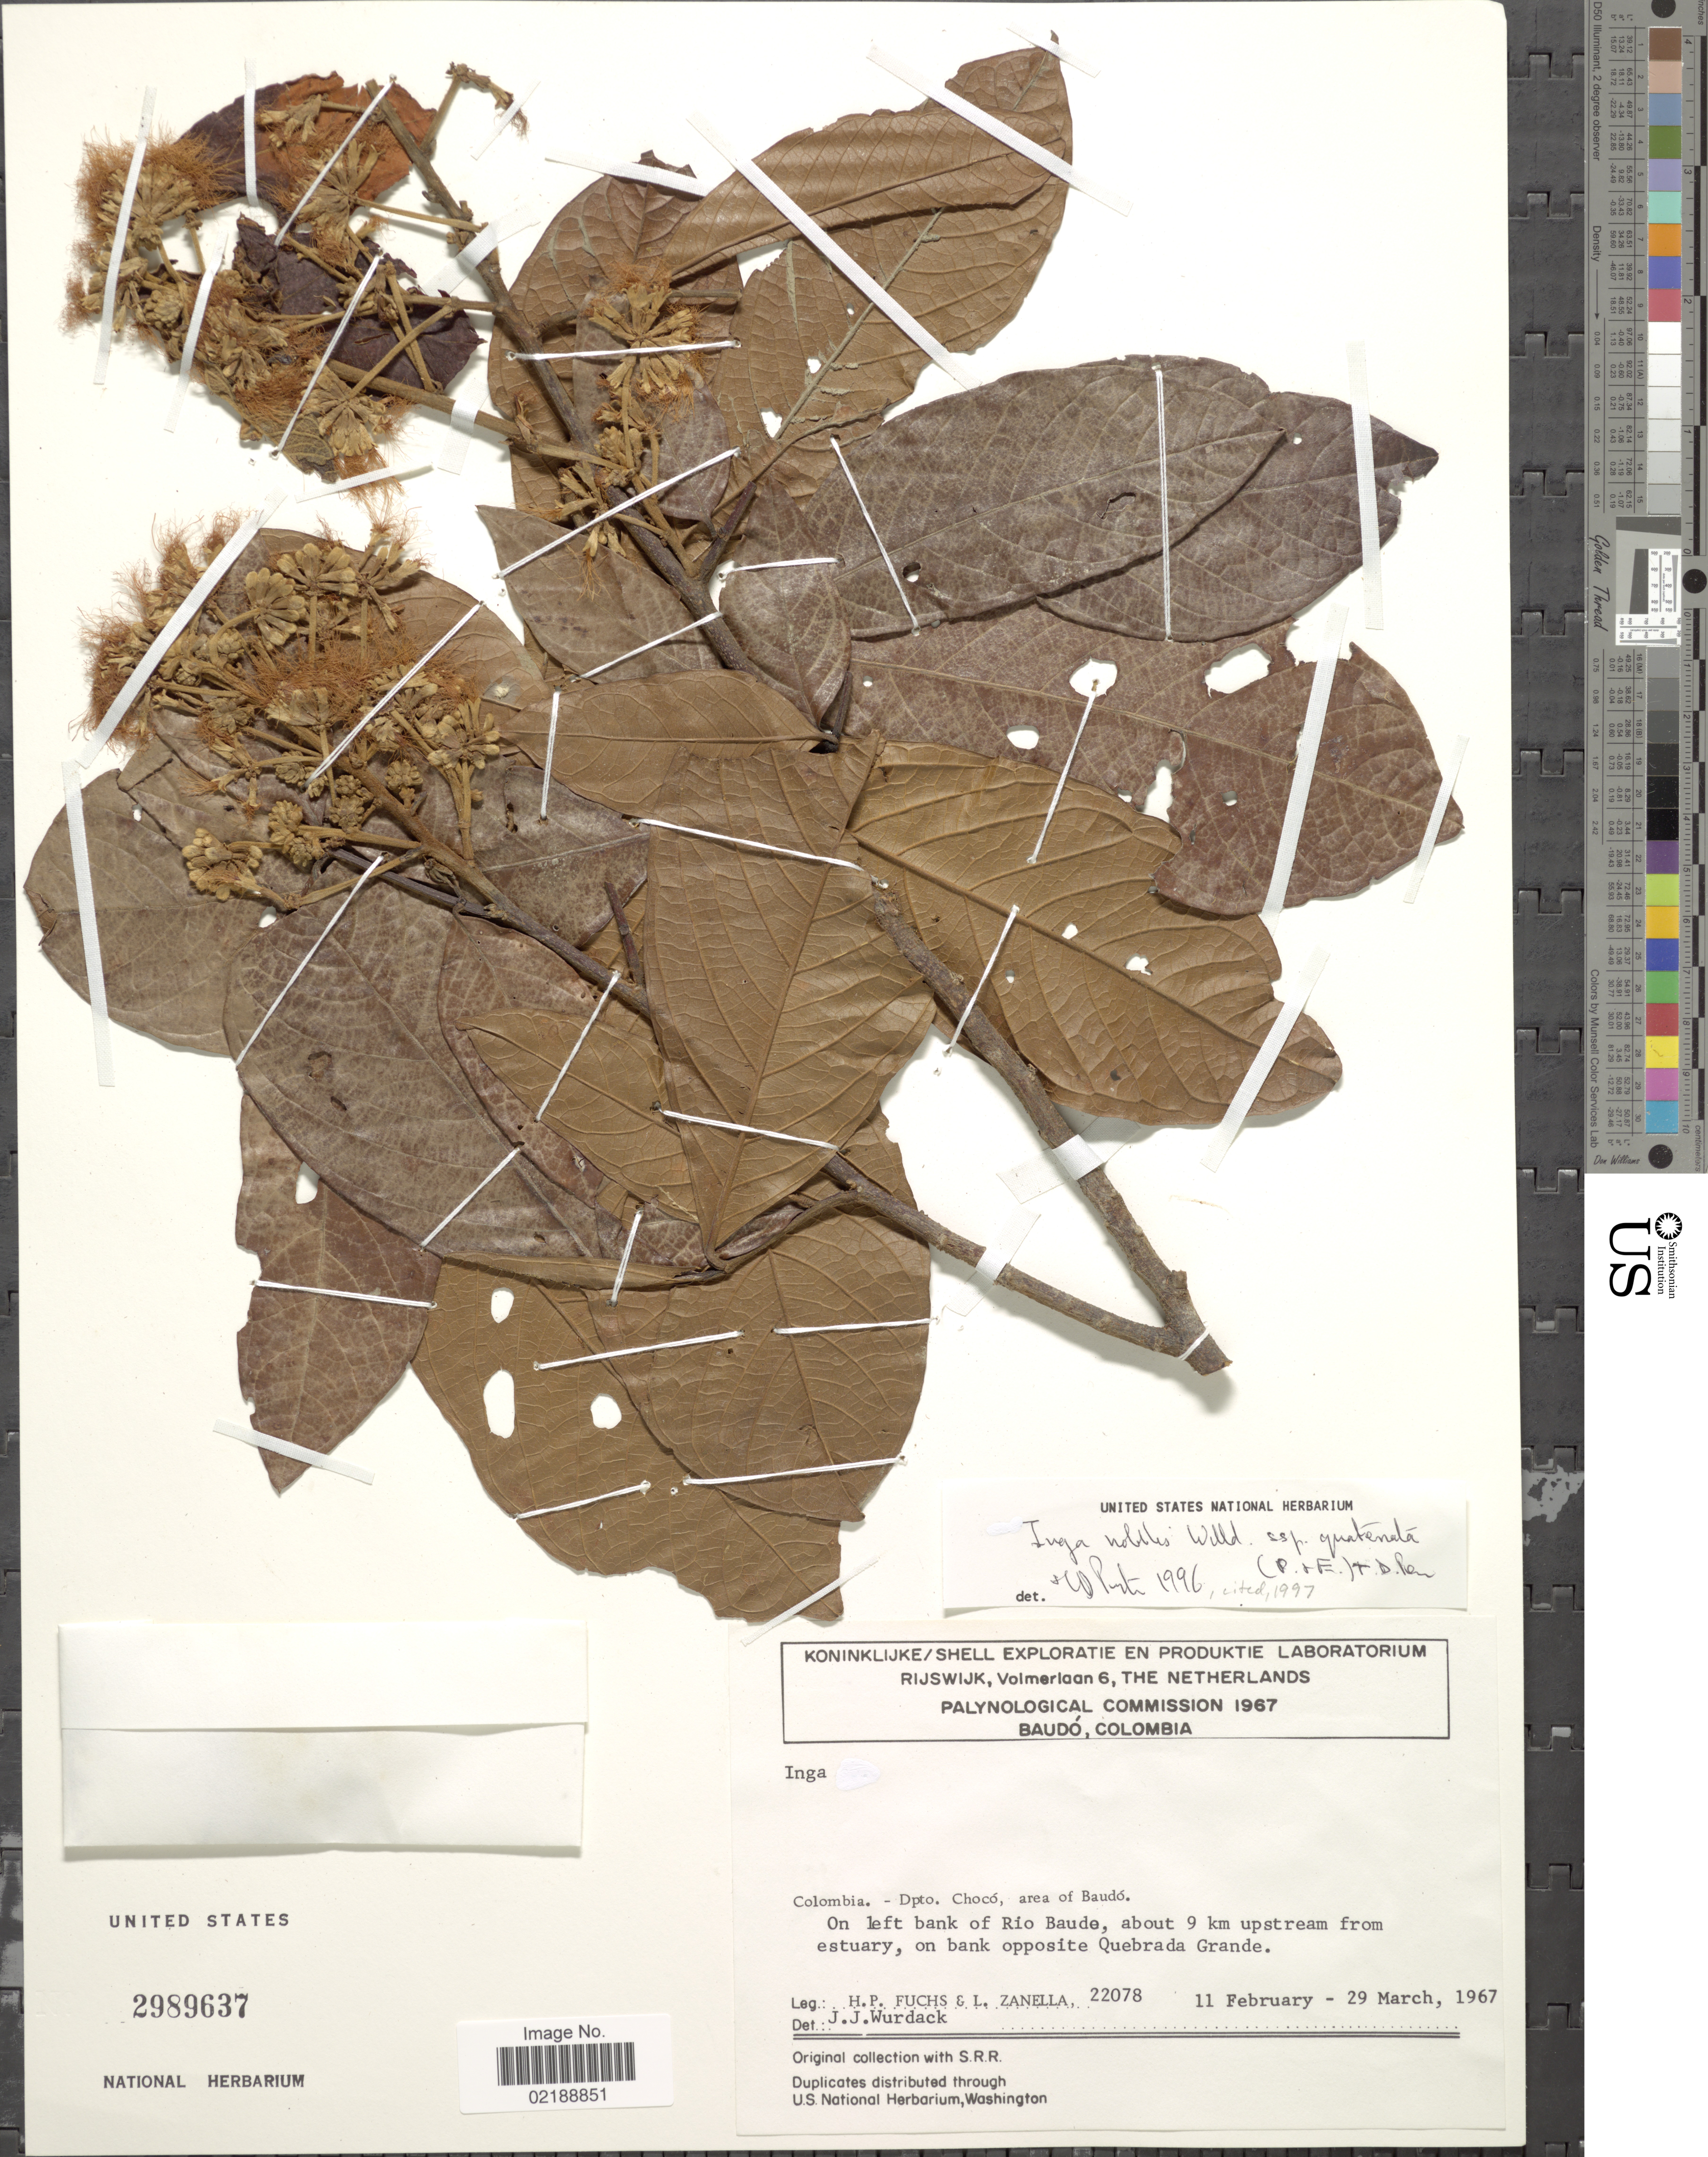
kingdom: Plantae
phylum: Tracheophyta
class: Magnoliopsida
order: Fabales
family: Fabaceae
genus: Inga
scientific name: Inga nobilis subsp. quaternata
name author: (Poepp. & Endl.) T.D. Penn.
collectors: H. P. Fuchs & L. Zanella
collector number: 22078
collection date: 1967-02-11/1967-03-29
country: Colombia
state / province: Chocó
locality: Dpto Chocó, area of Baudó. On left bank of Rio Baude, about 9 km upstream from estuary, on bank Quebrada Grande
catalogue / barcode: US 2989637